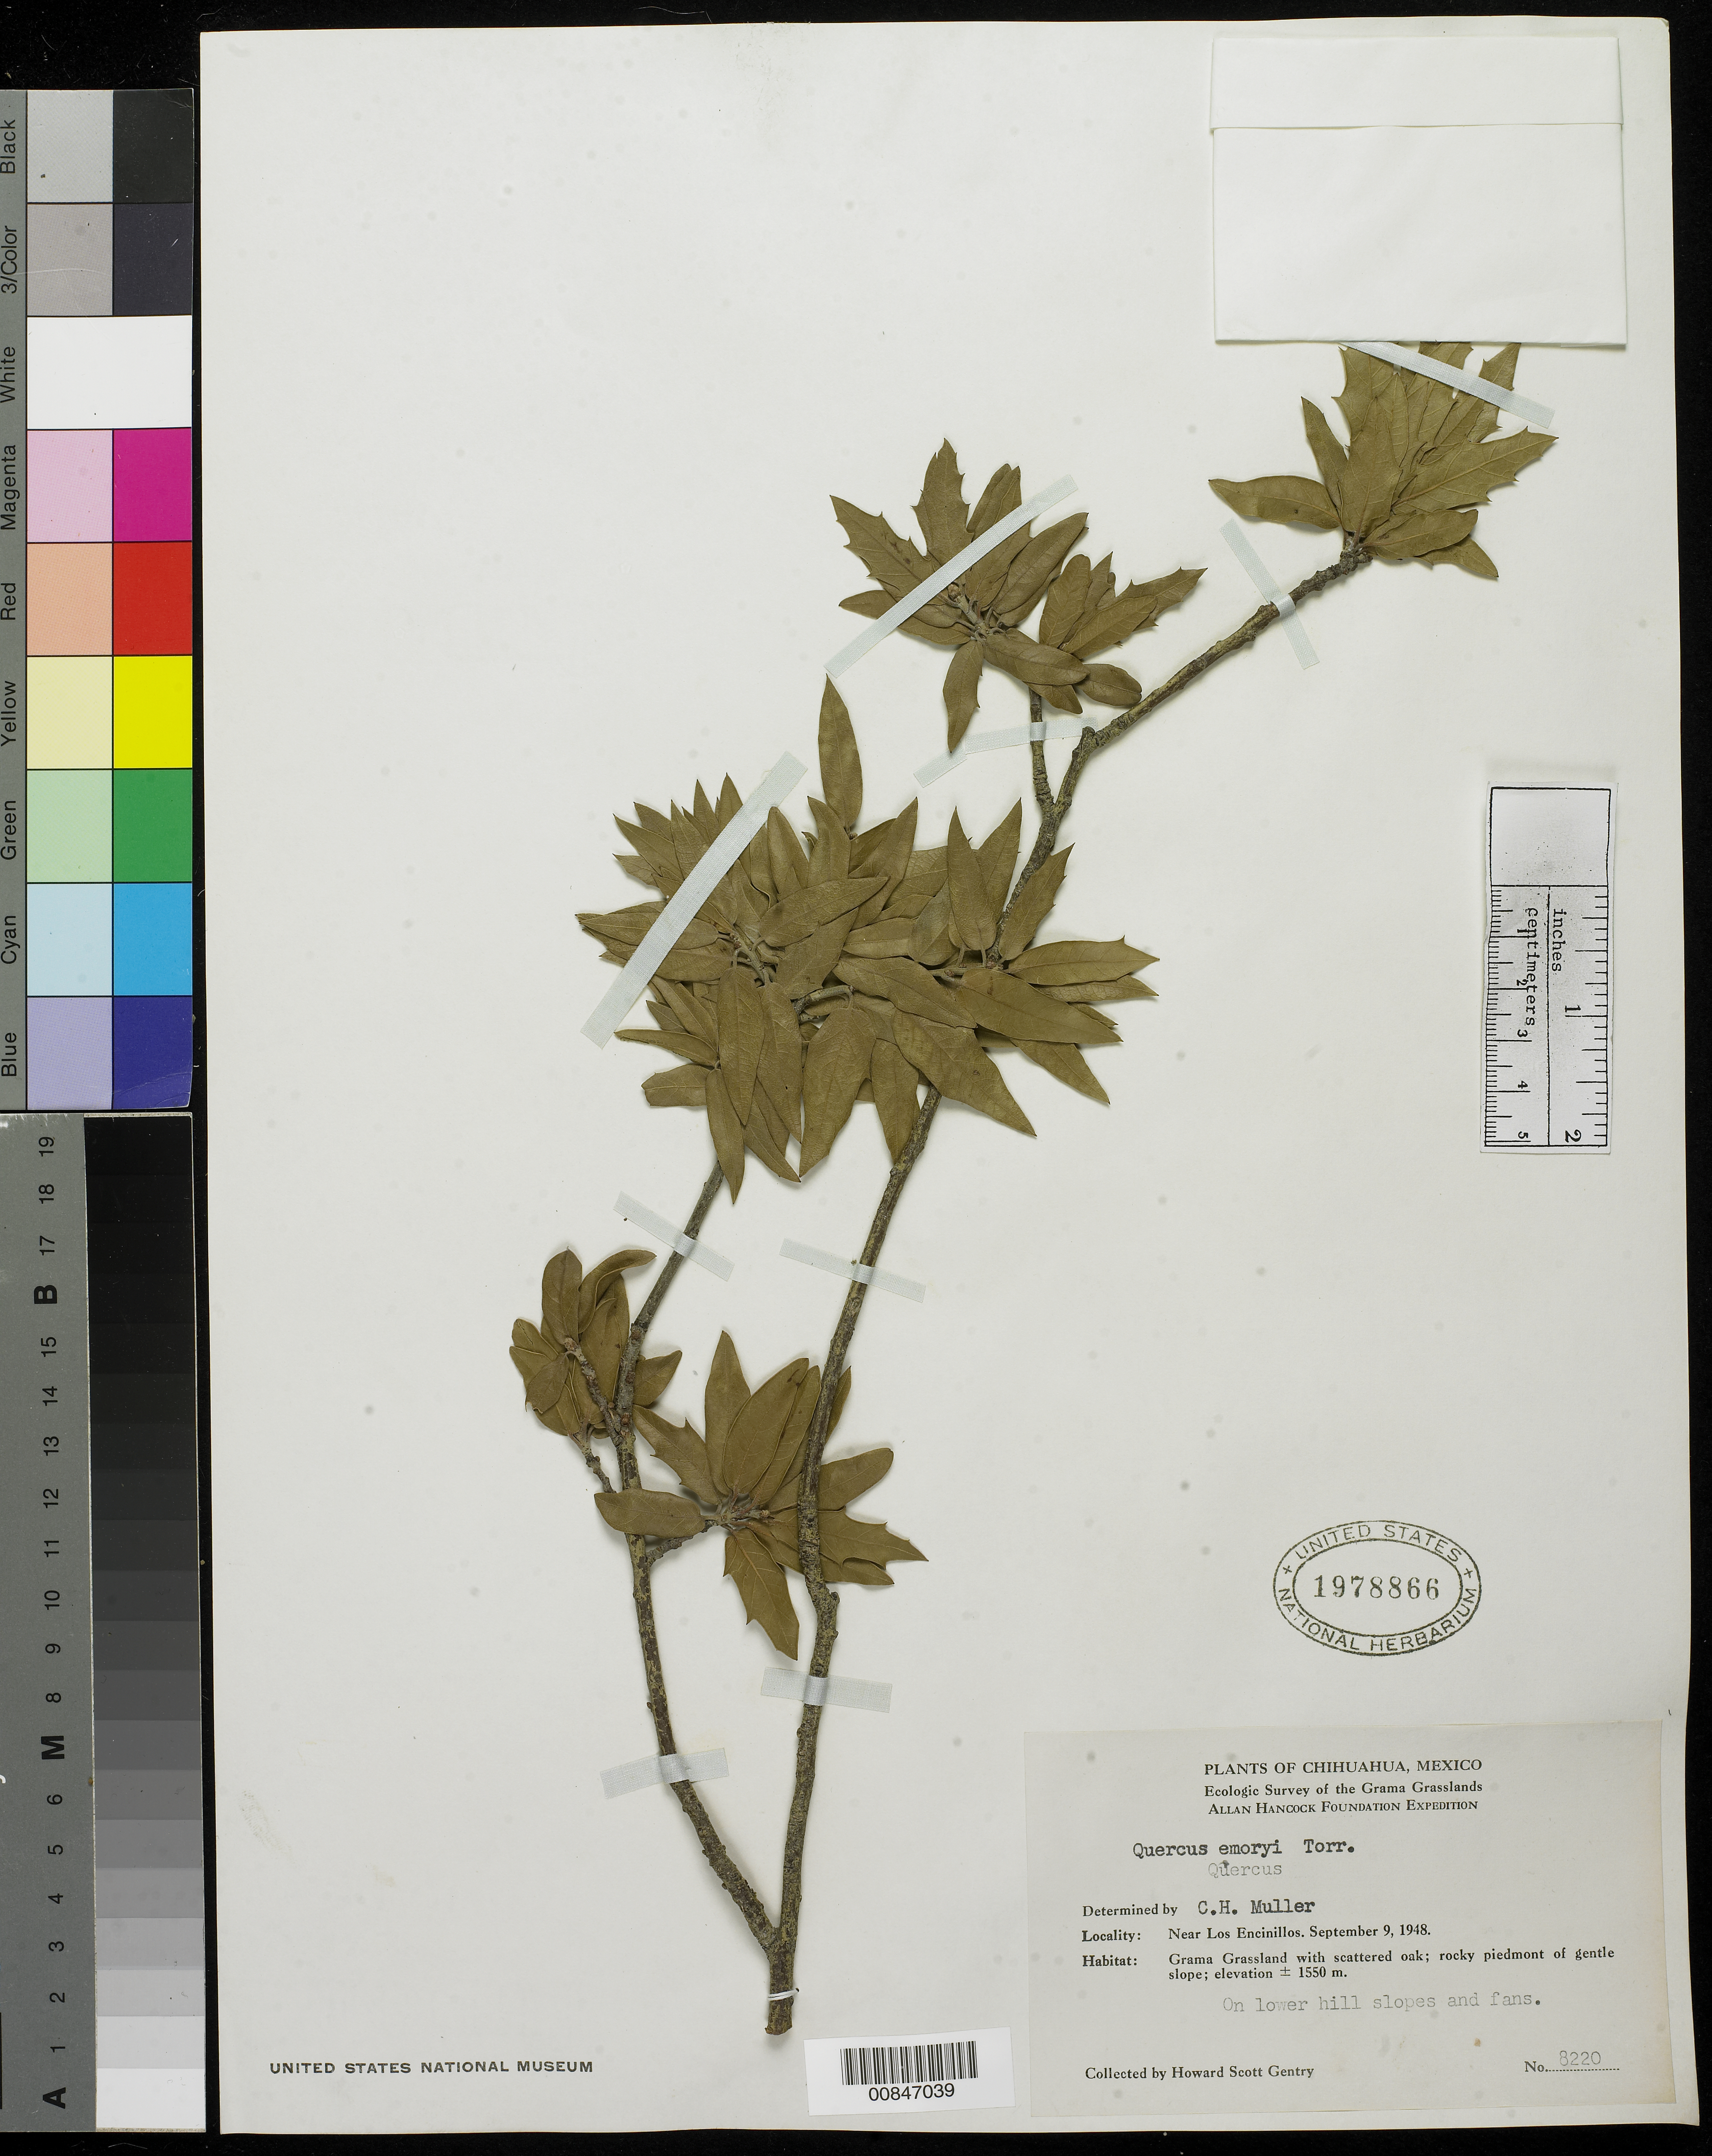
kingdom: Plantae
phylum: Tracheophyta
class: Magnoliopsida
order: Fagales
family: Fagaceae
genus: Quercus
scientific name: Quercus emoryi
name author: Torr. in Emory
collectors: H. S. Gentry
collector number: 8220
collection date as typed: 09 Sep 1948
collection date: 1948-09-09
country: Mexico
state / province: Chihuahua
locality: Near Los Encinillos.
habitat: On lower hill slopes and fans. Grama Grassland with scattered oak; rocky piedmont of gentle slope.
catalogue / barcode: US 1978866